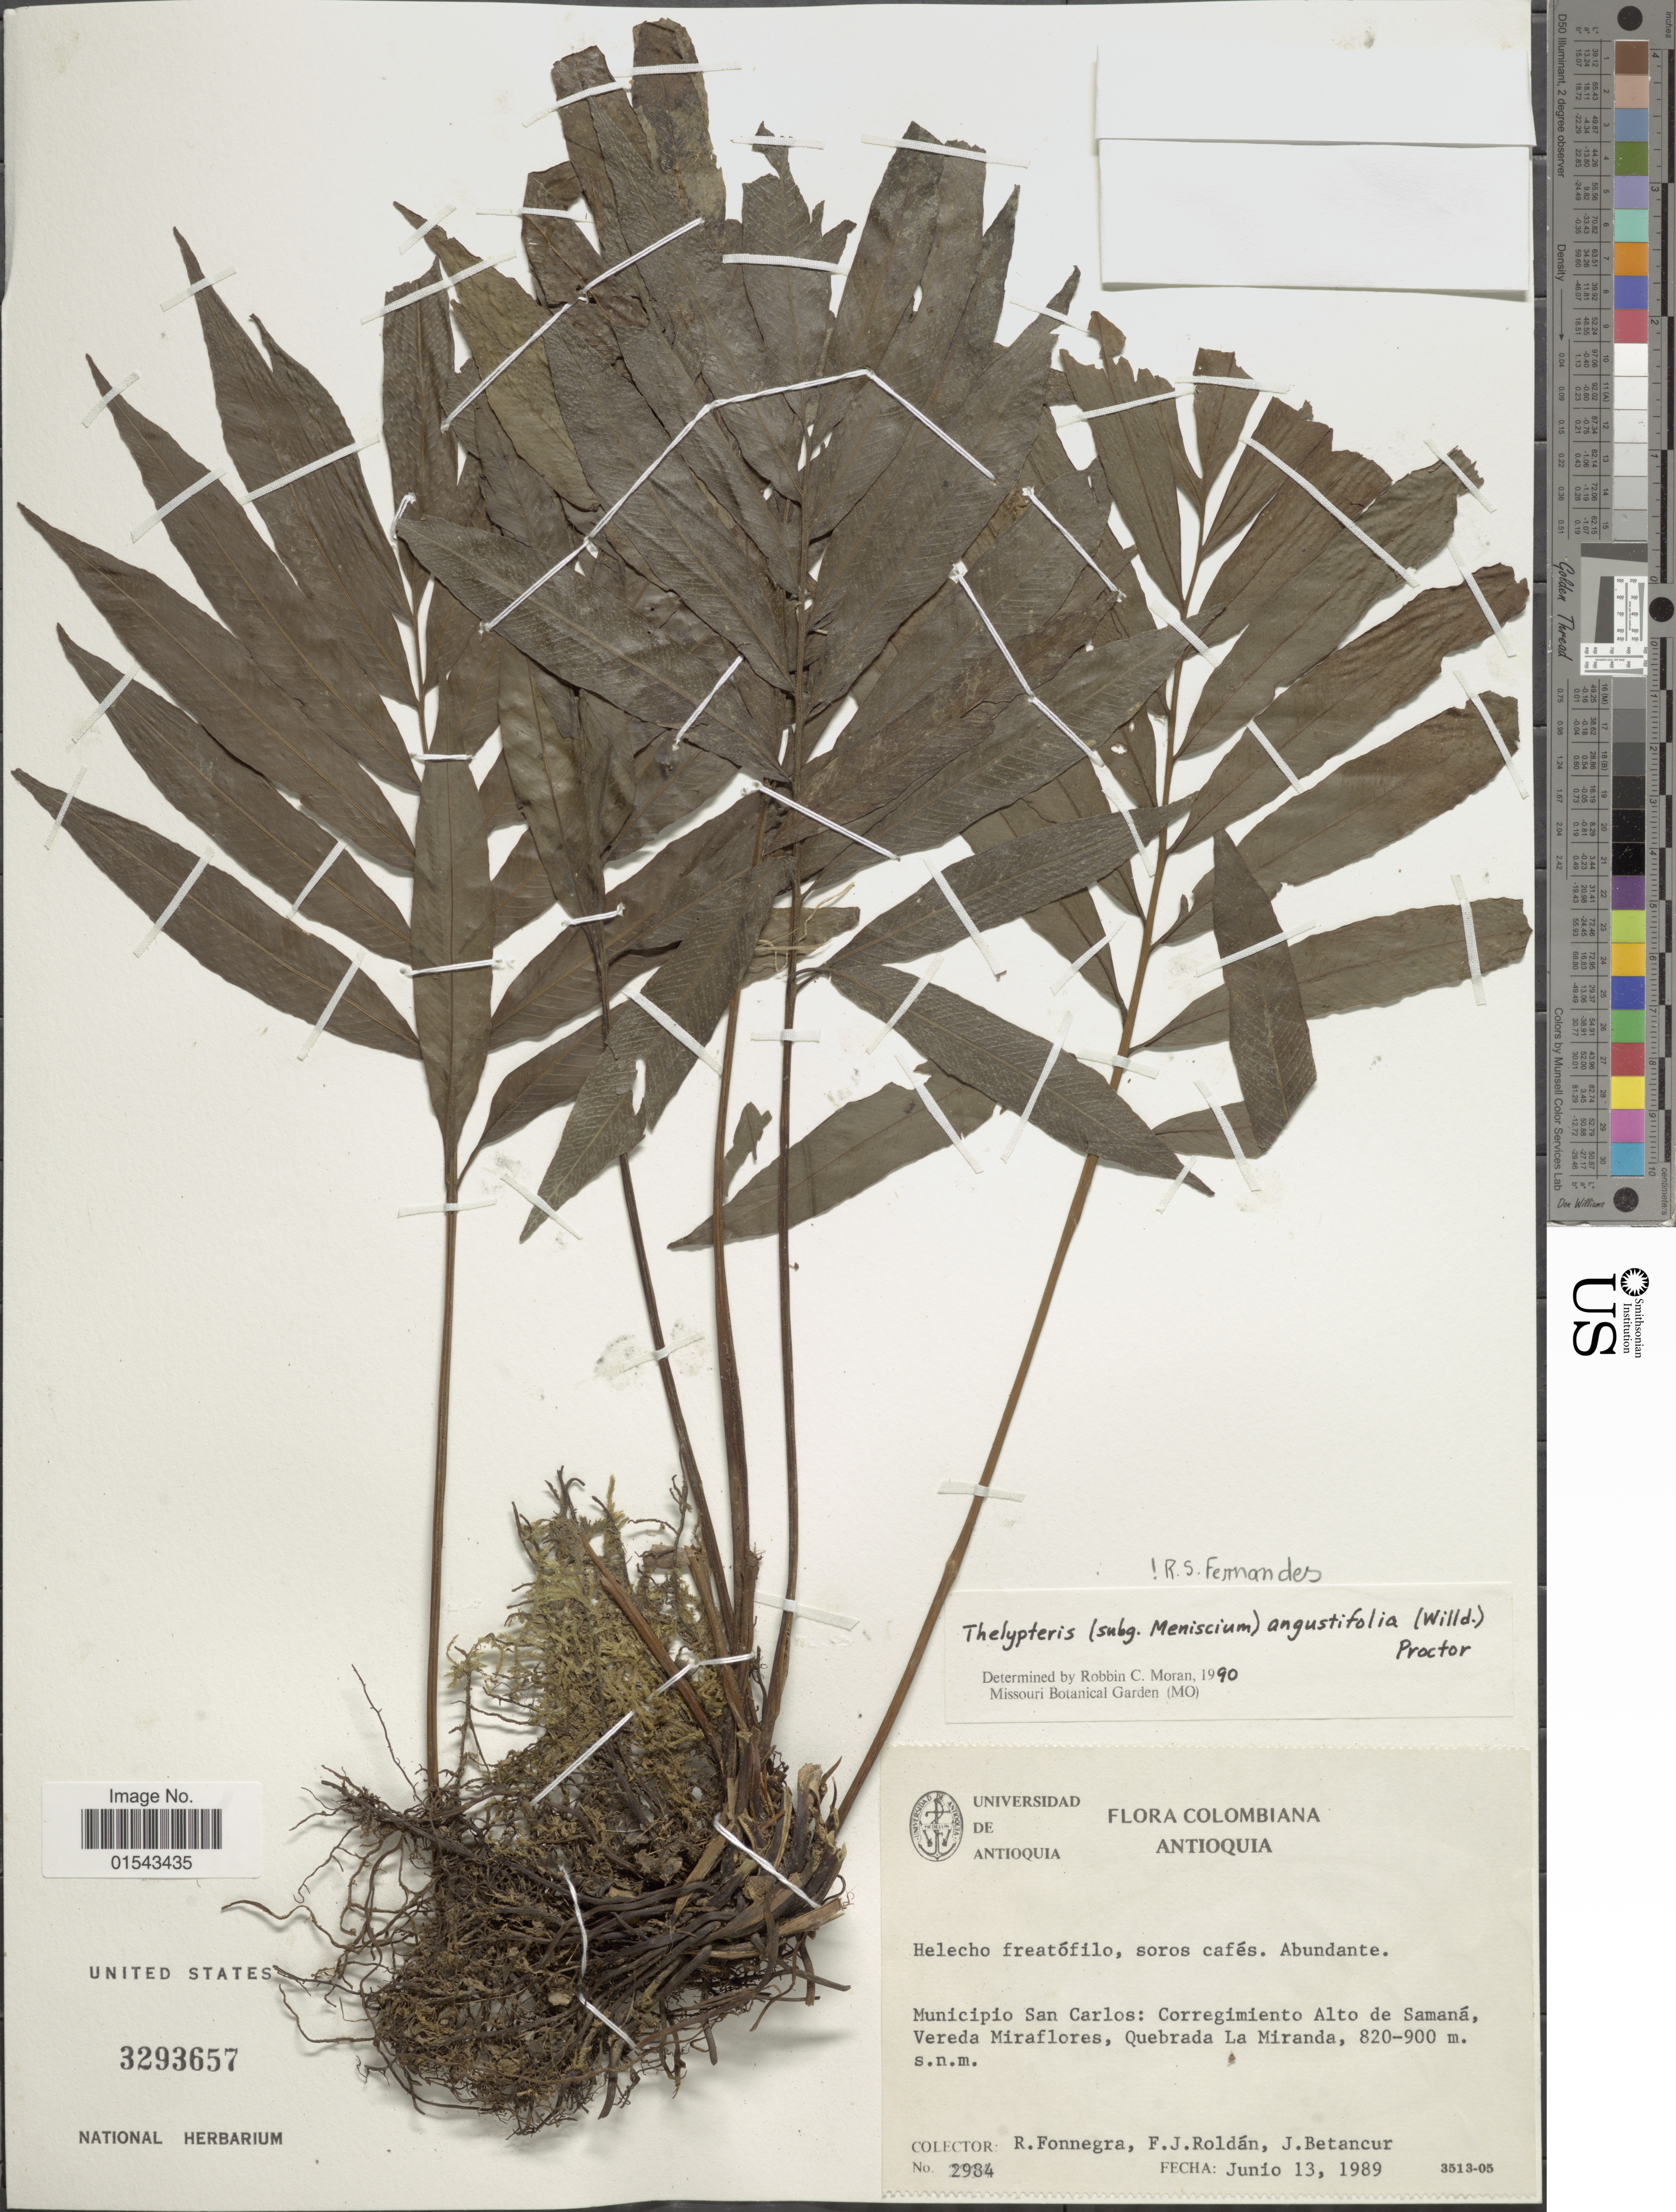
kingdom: Plantae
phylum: Tracheophyta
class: Polypodiopsida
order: Polypodiales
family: Thelypteridaceae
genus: Meniscium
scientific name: Meniscium angustifolium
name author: Willd.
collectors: R. Fonnegra, F. J. Roldán & J. Betancur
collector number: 2984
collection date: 1989-06-13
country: Colombia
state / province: Antioquia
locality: Municipio San Carlos: Corregimiento Alto de Samaná, Vereda Miraflores, Quebrada La Miranda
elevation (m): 820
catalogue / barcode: US 3293657